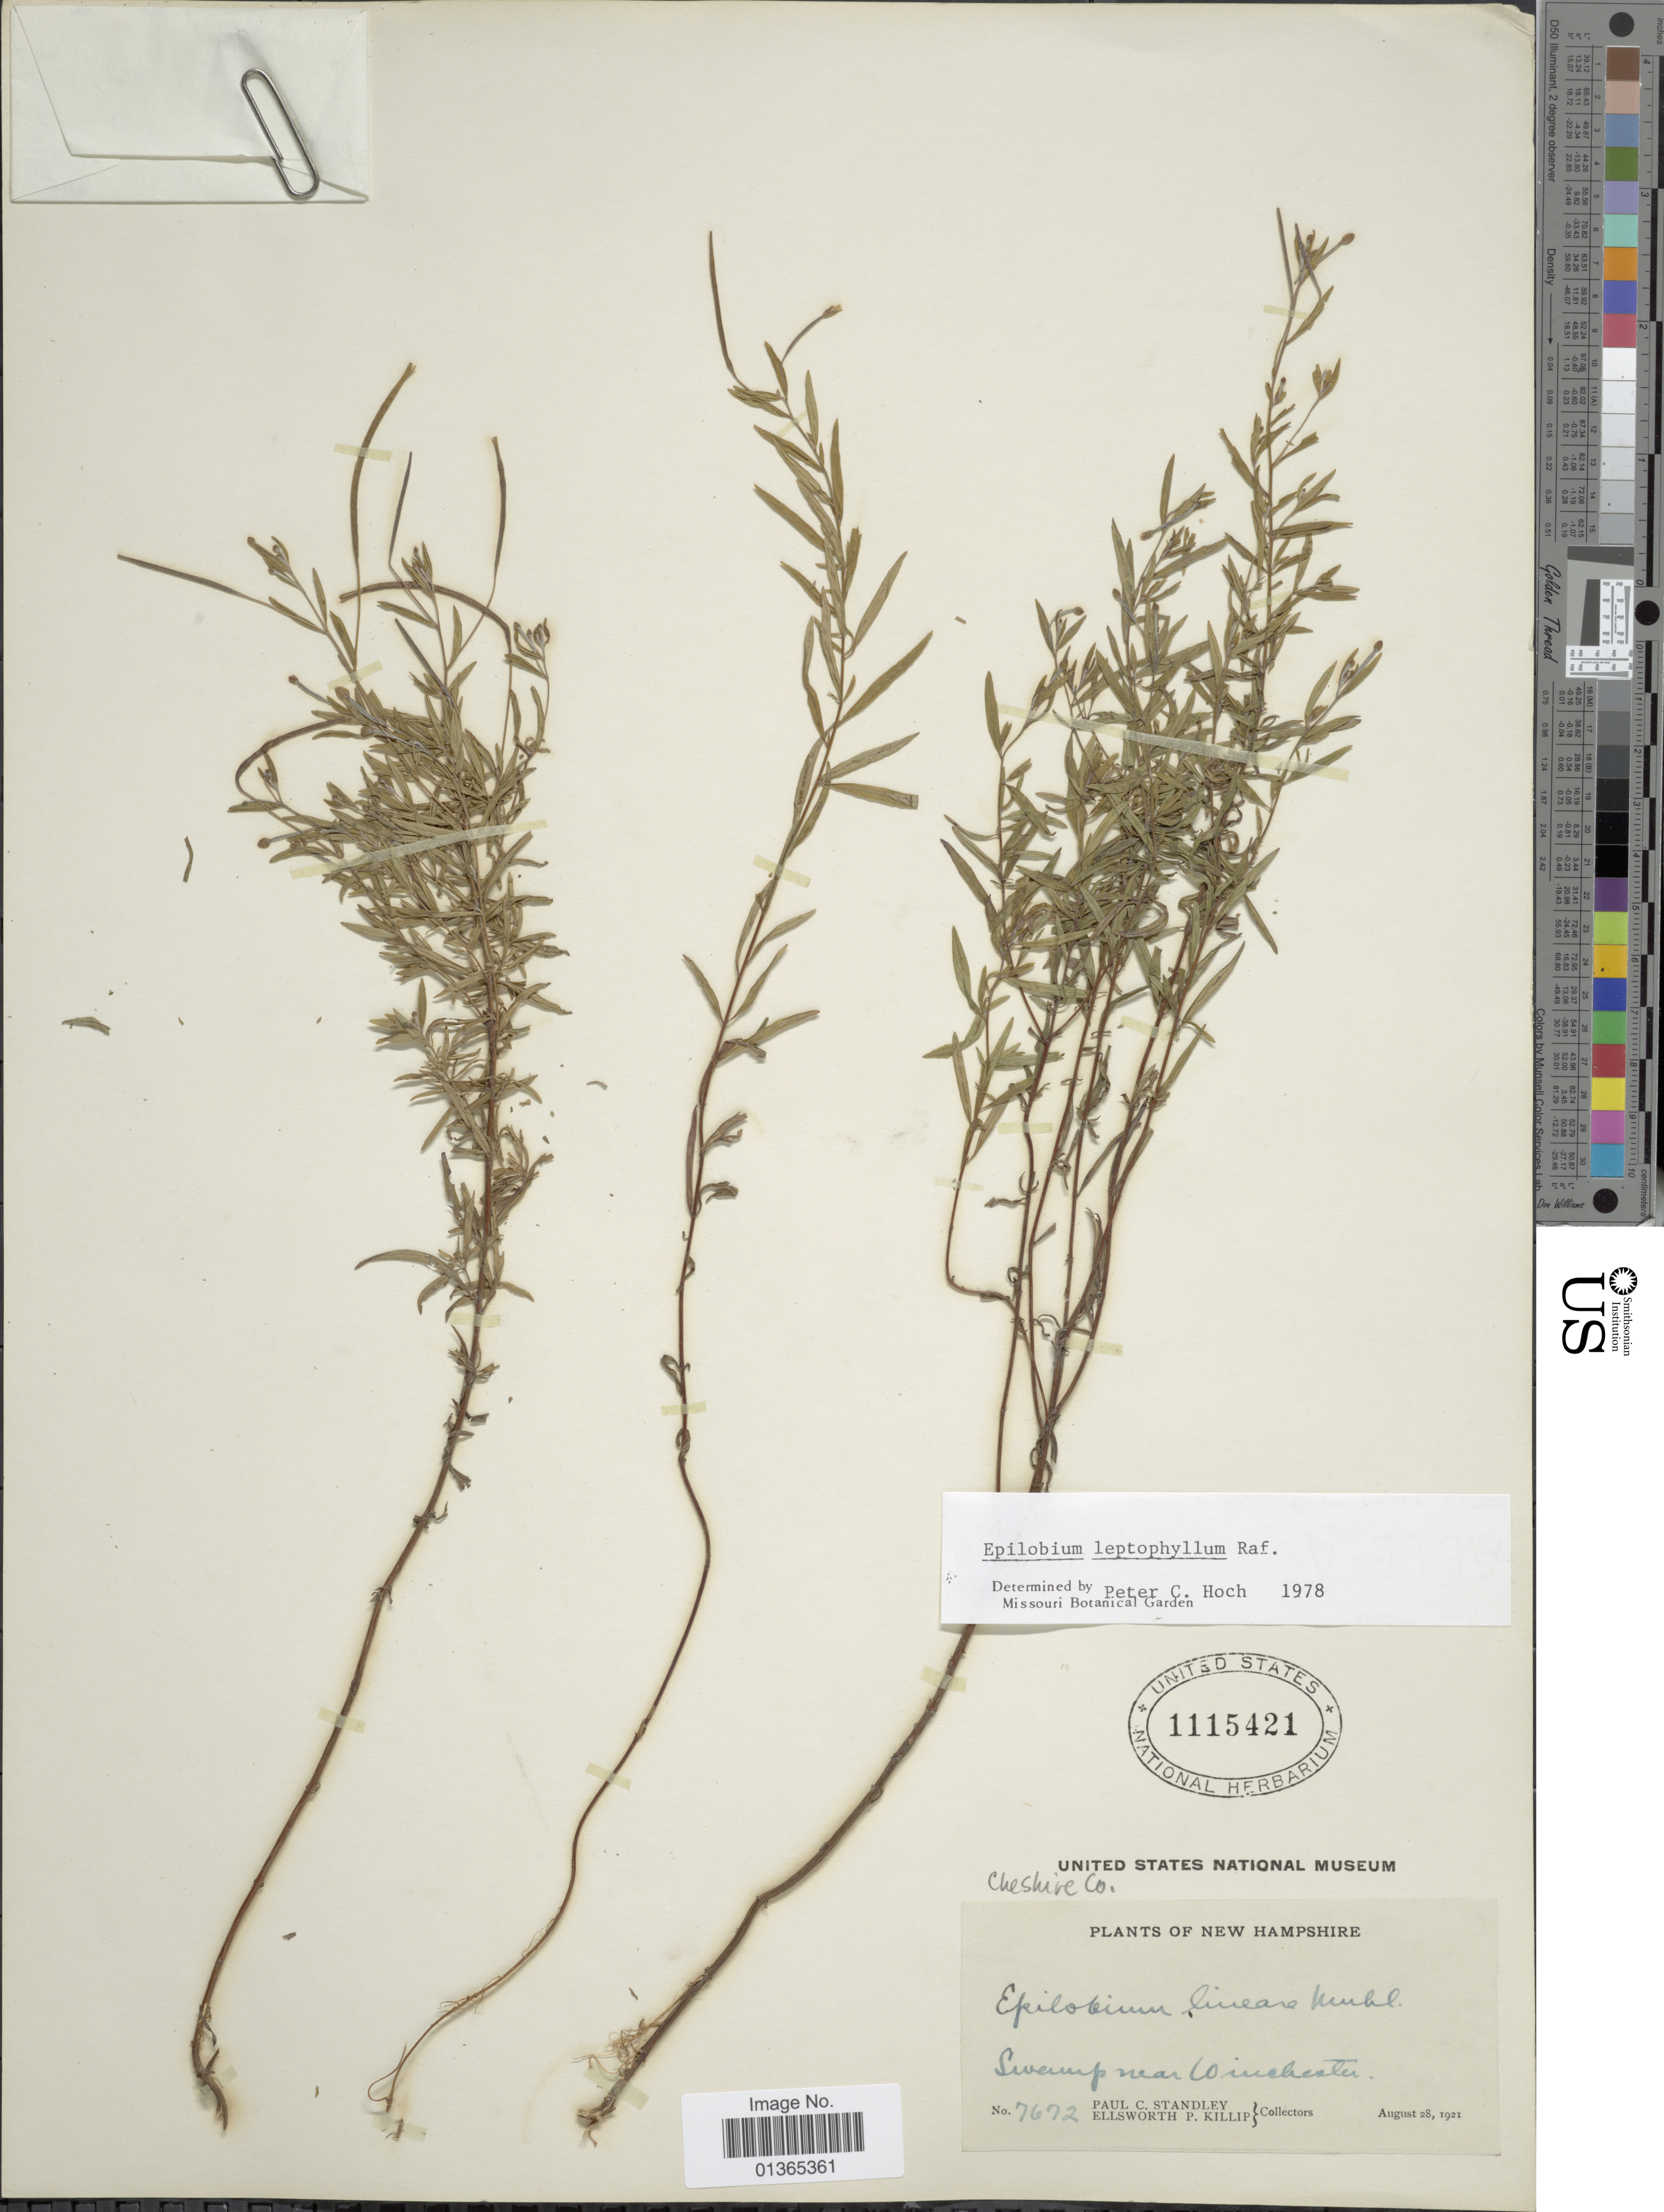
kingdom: Plantae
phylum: Tracheophyta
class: Magnoliopsida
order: Myrtales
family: Onagraceae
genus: Epilobium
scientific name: Epilobium leptophyllum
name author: Raf.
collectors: P. C. Standley & E. P. Killip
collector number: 7672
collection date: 1921-08-28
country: United States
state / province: New Hampshire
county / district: Cheshire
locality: Swamp near Winchester.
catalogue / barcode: US 1115421